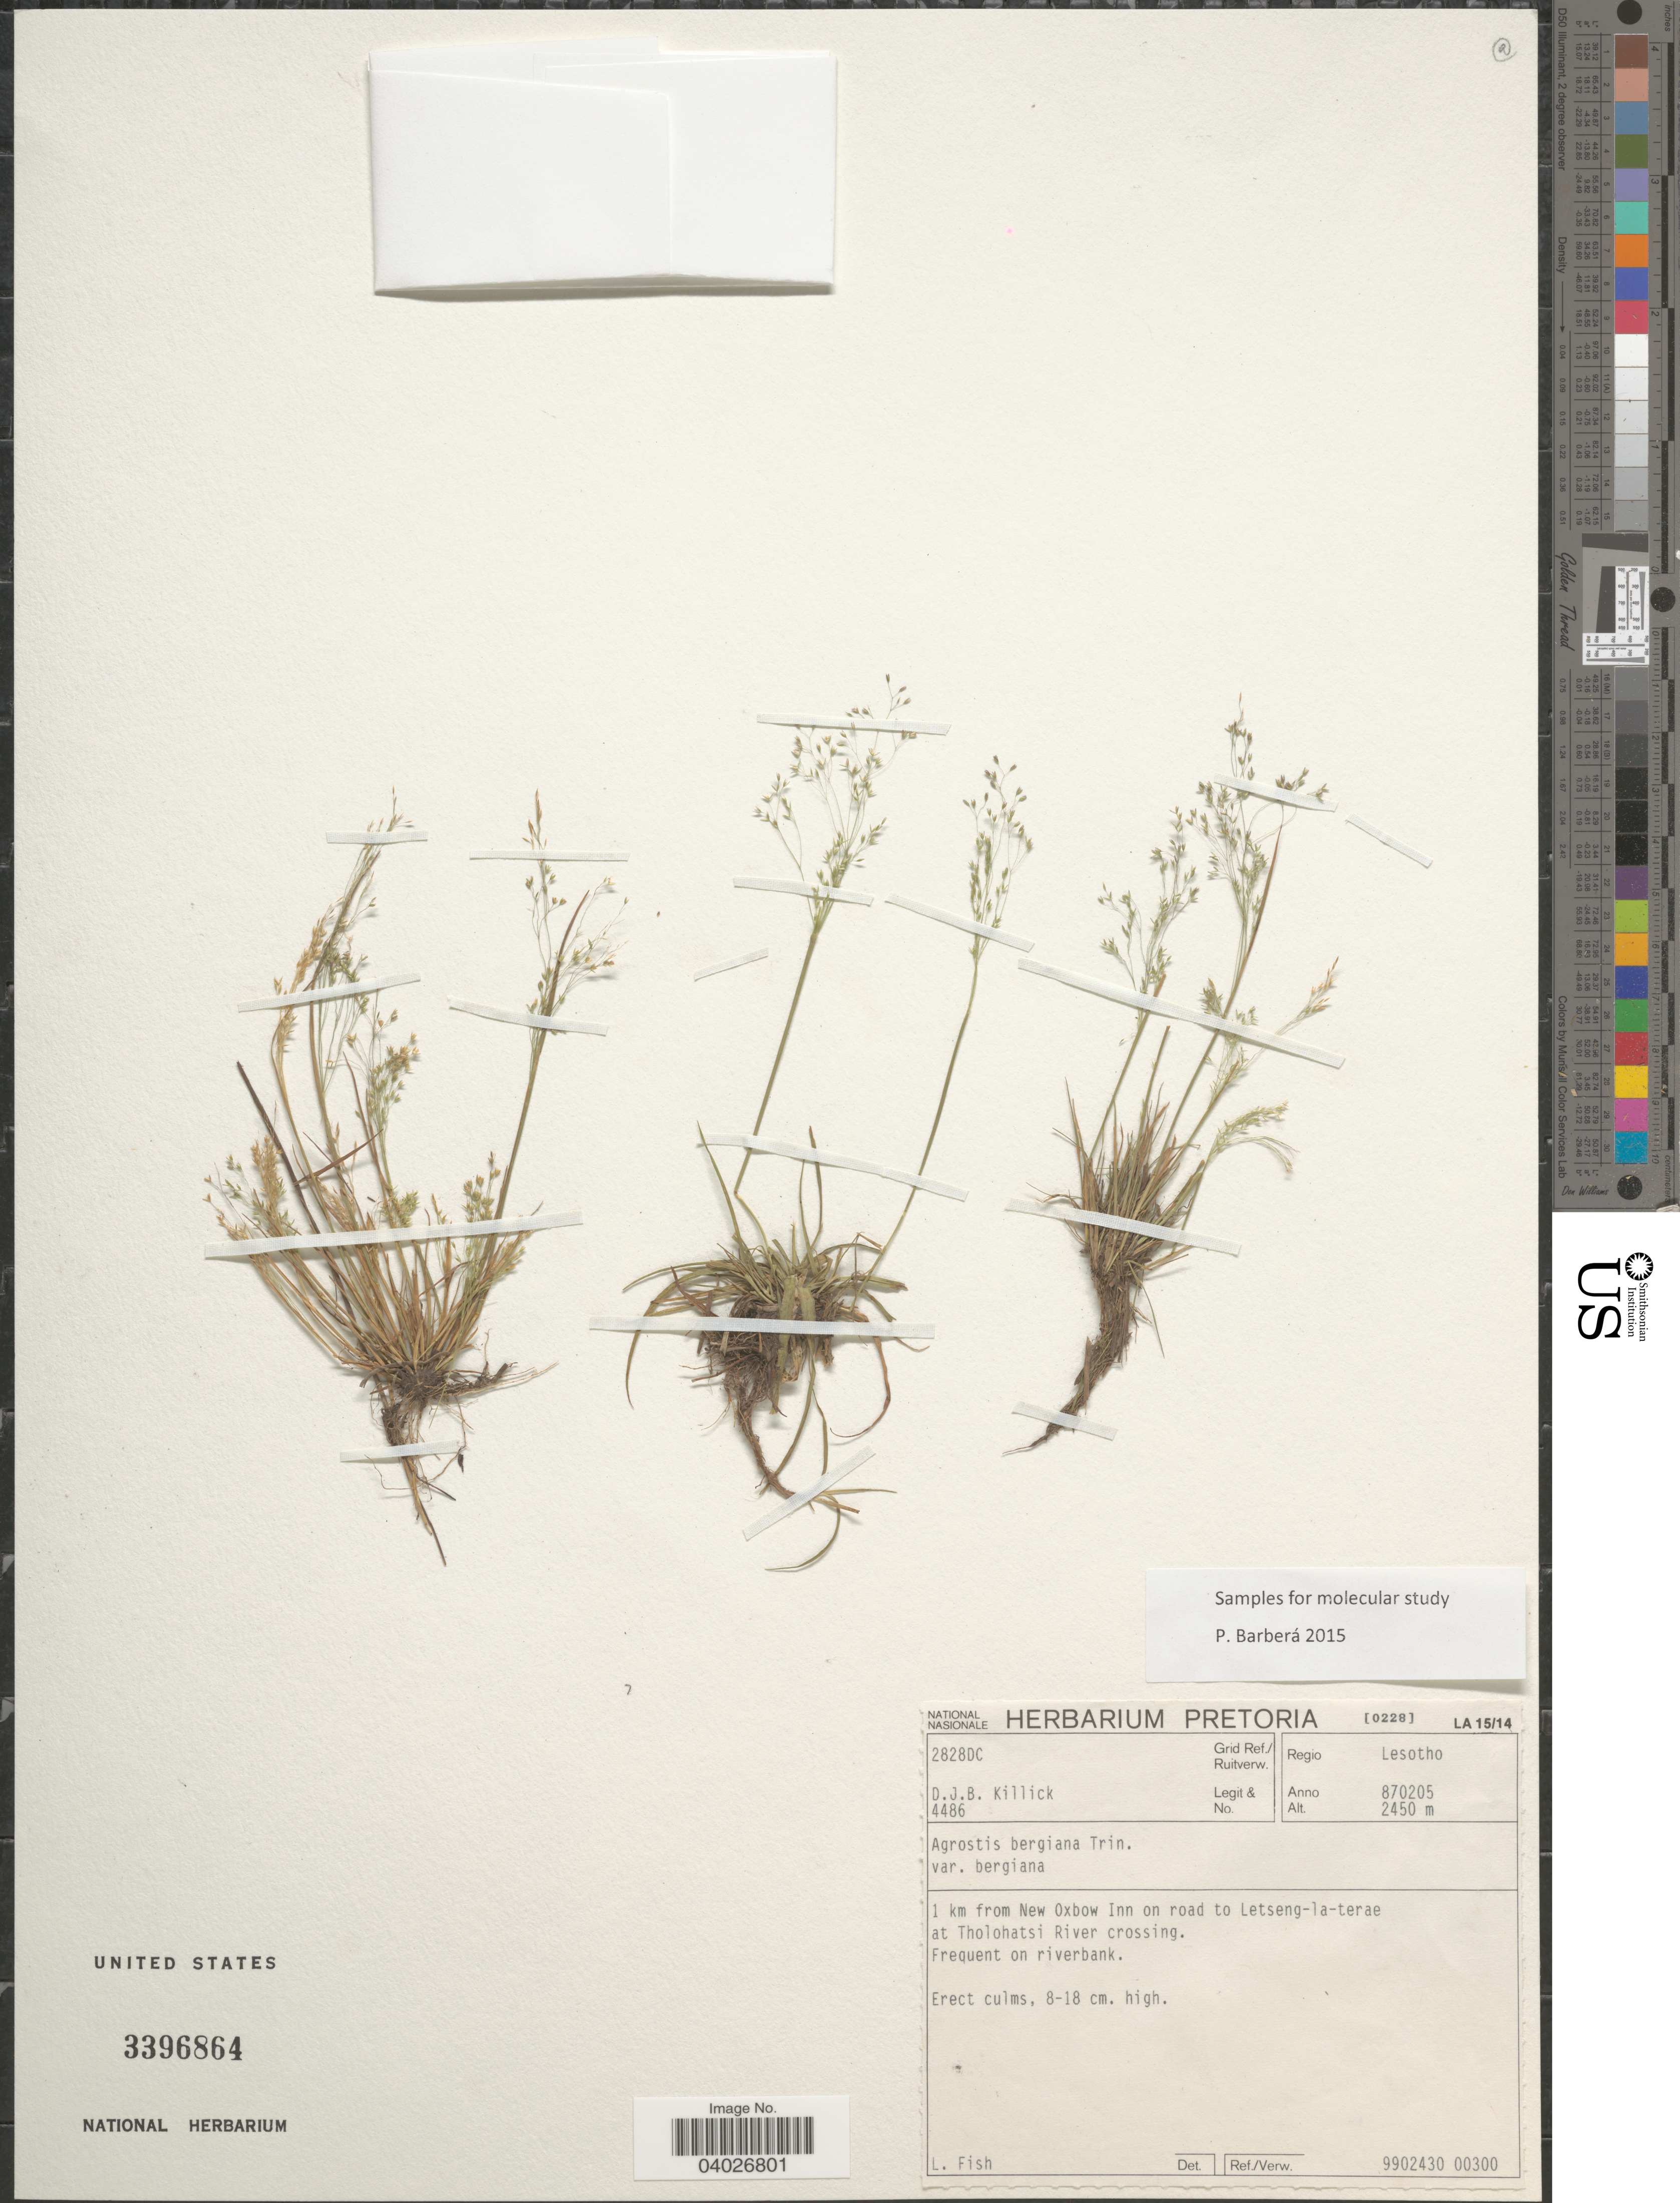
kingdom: Plantae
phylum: Tracheophyta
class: Liliopsida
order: Poales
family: Poaceae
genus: Agrostis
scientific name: Agrostis bergiana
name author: Trin.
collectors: D. Killick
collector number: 4486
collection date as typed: Transcribed d/m/y: 5/2/87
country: Lesotho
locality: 2828DC Grid Ref./Ruitverw. Regio Lesotho. 1 km from New Oxbow Inn on road to Letseng-la-terae at Tholohatsi River crossing.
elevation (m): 2450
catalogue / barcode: US 3396864